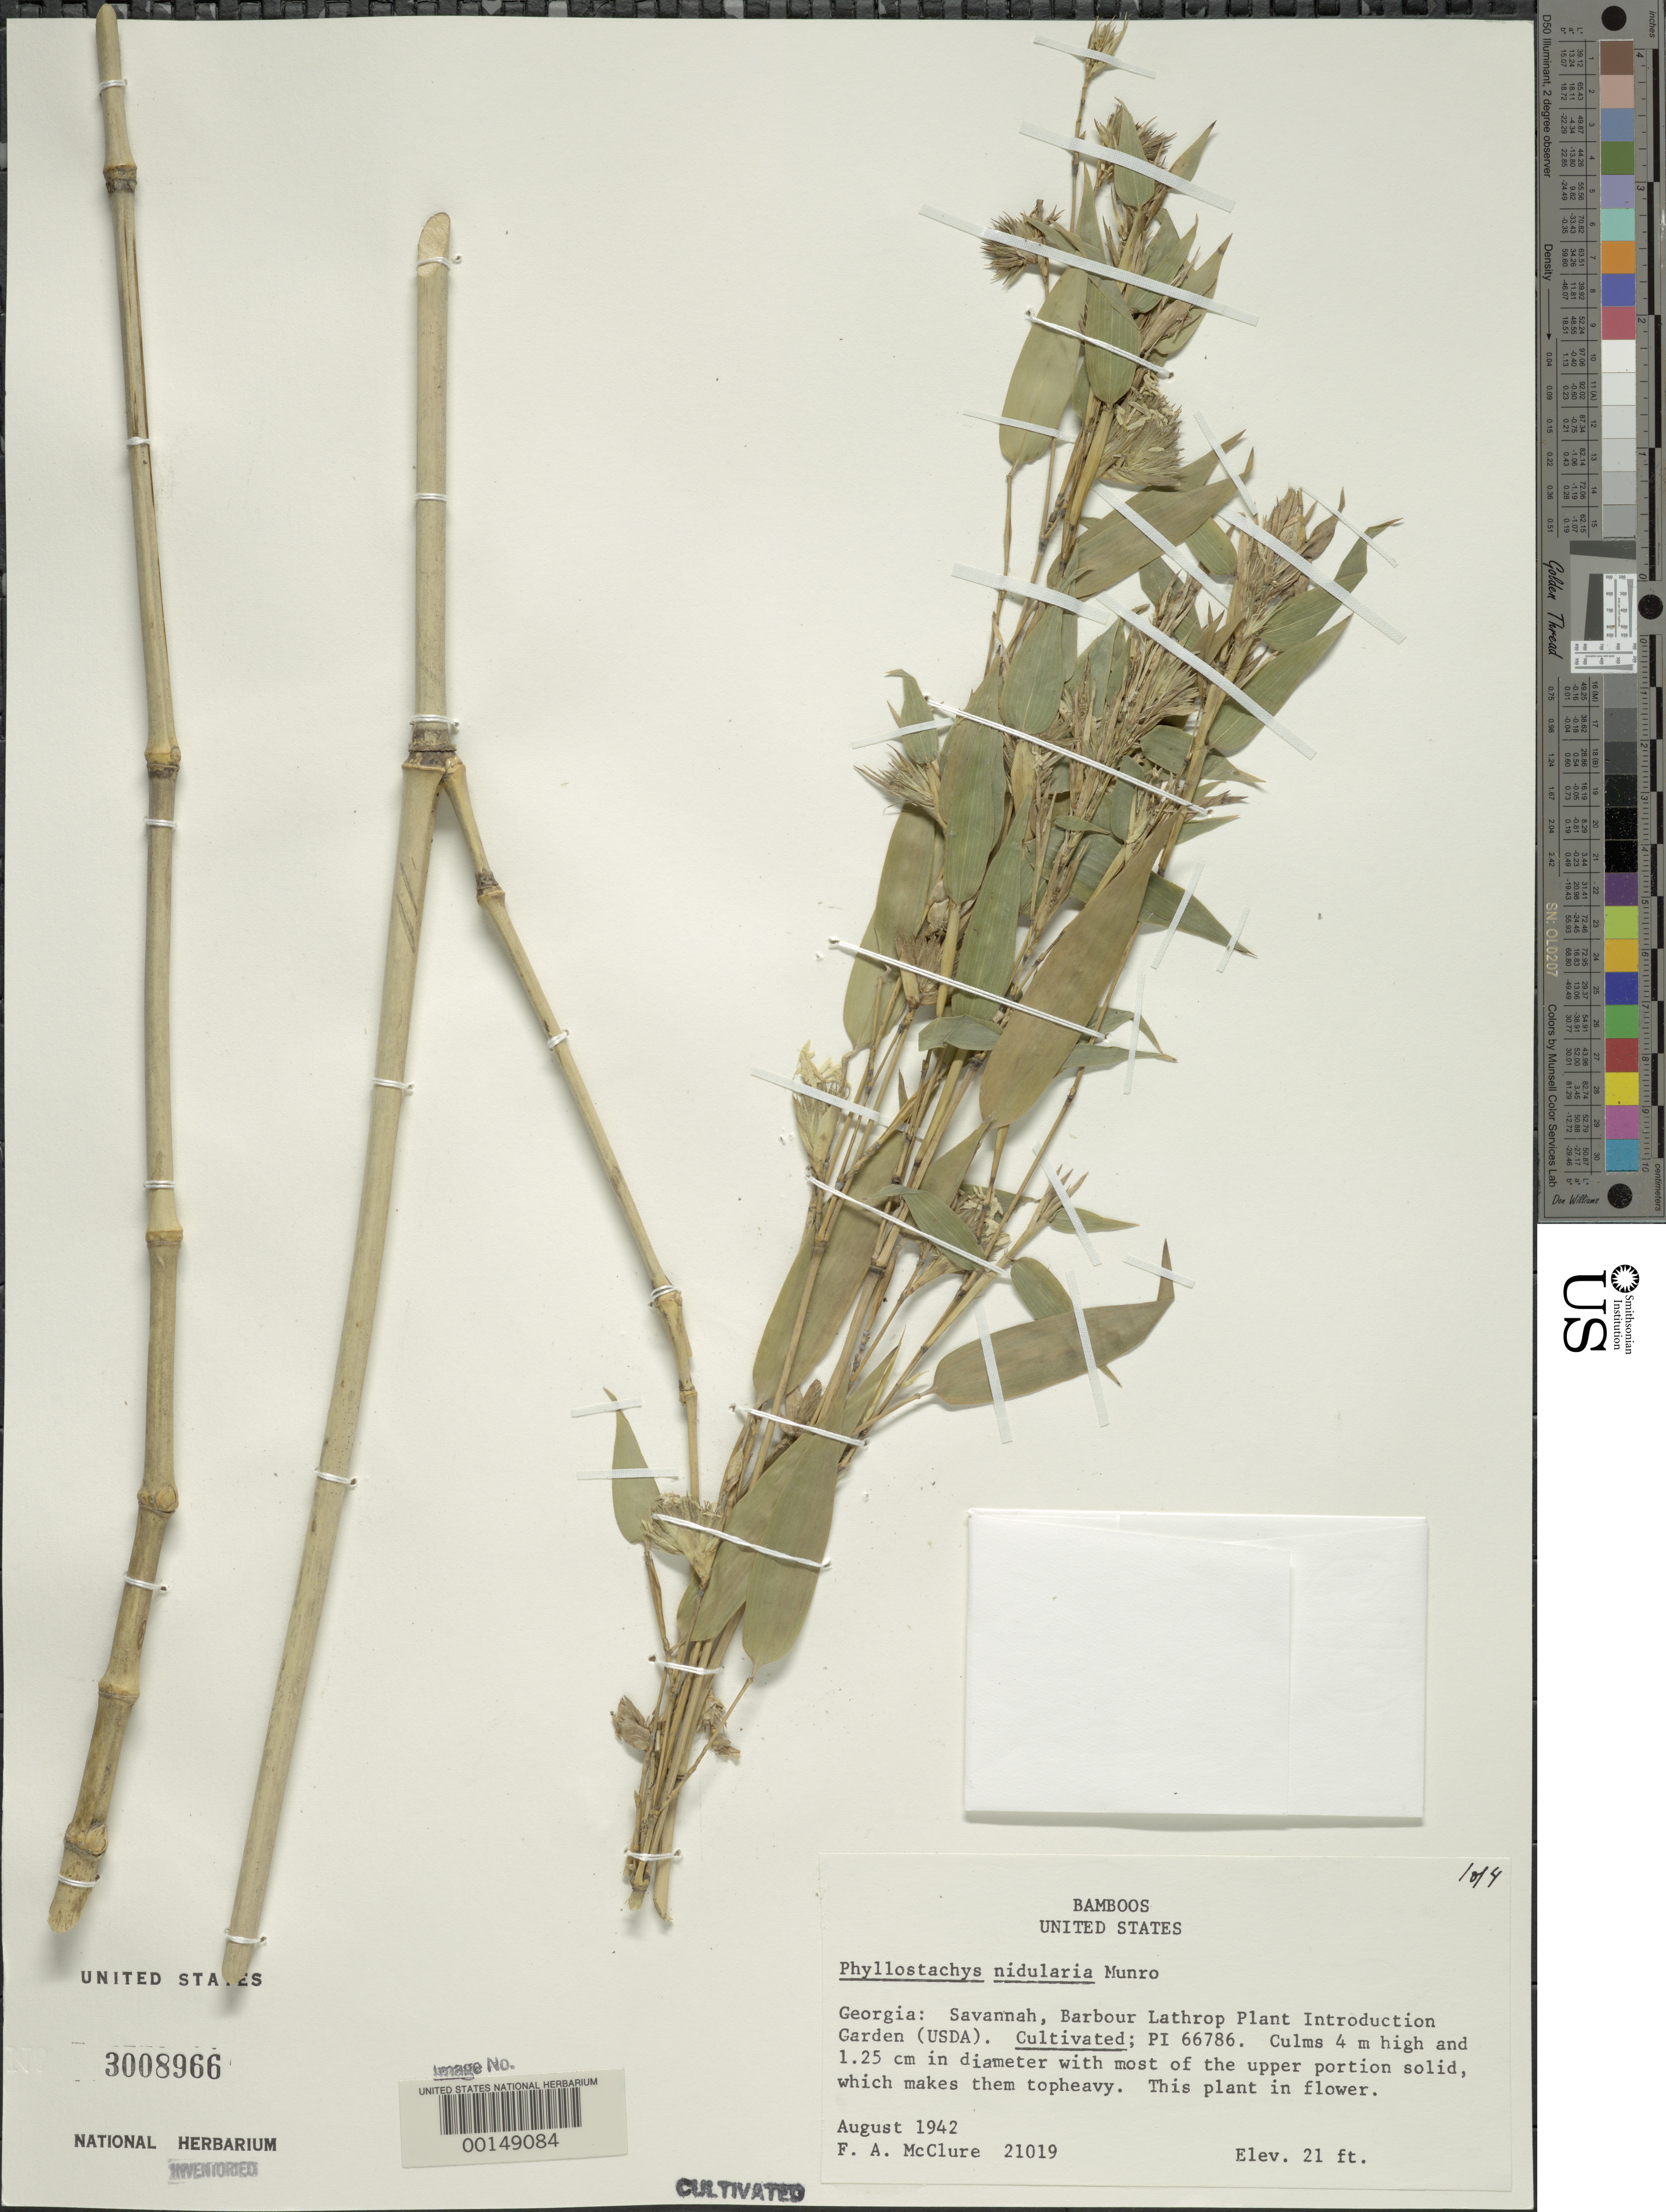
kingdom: Plantae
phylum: Tracheophyta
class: Liliopsida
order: Poales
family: Poaceae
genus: Phyllostachys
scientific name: Phyllostachys nidularia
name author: Munro ex Fenzi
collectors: F. A. McClure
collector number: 21019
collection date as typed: Aug 1942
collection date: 1942-08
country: United States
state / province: Georgia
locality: Savannah, barbour lathrop p.i. garden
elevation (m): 6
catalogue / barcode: US 3008966